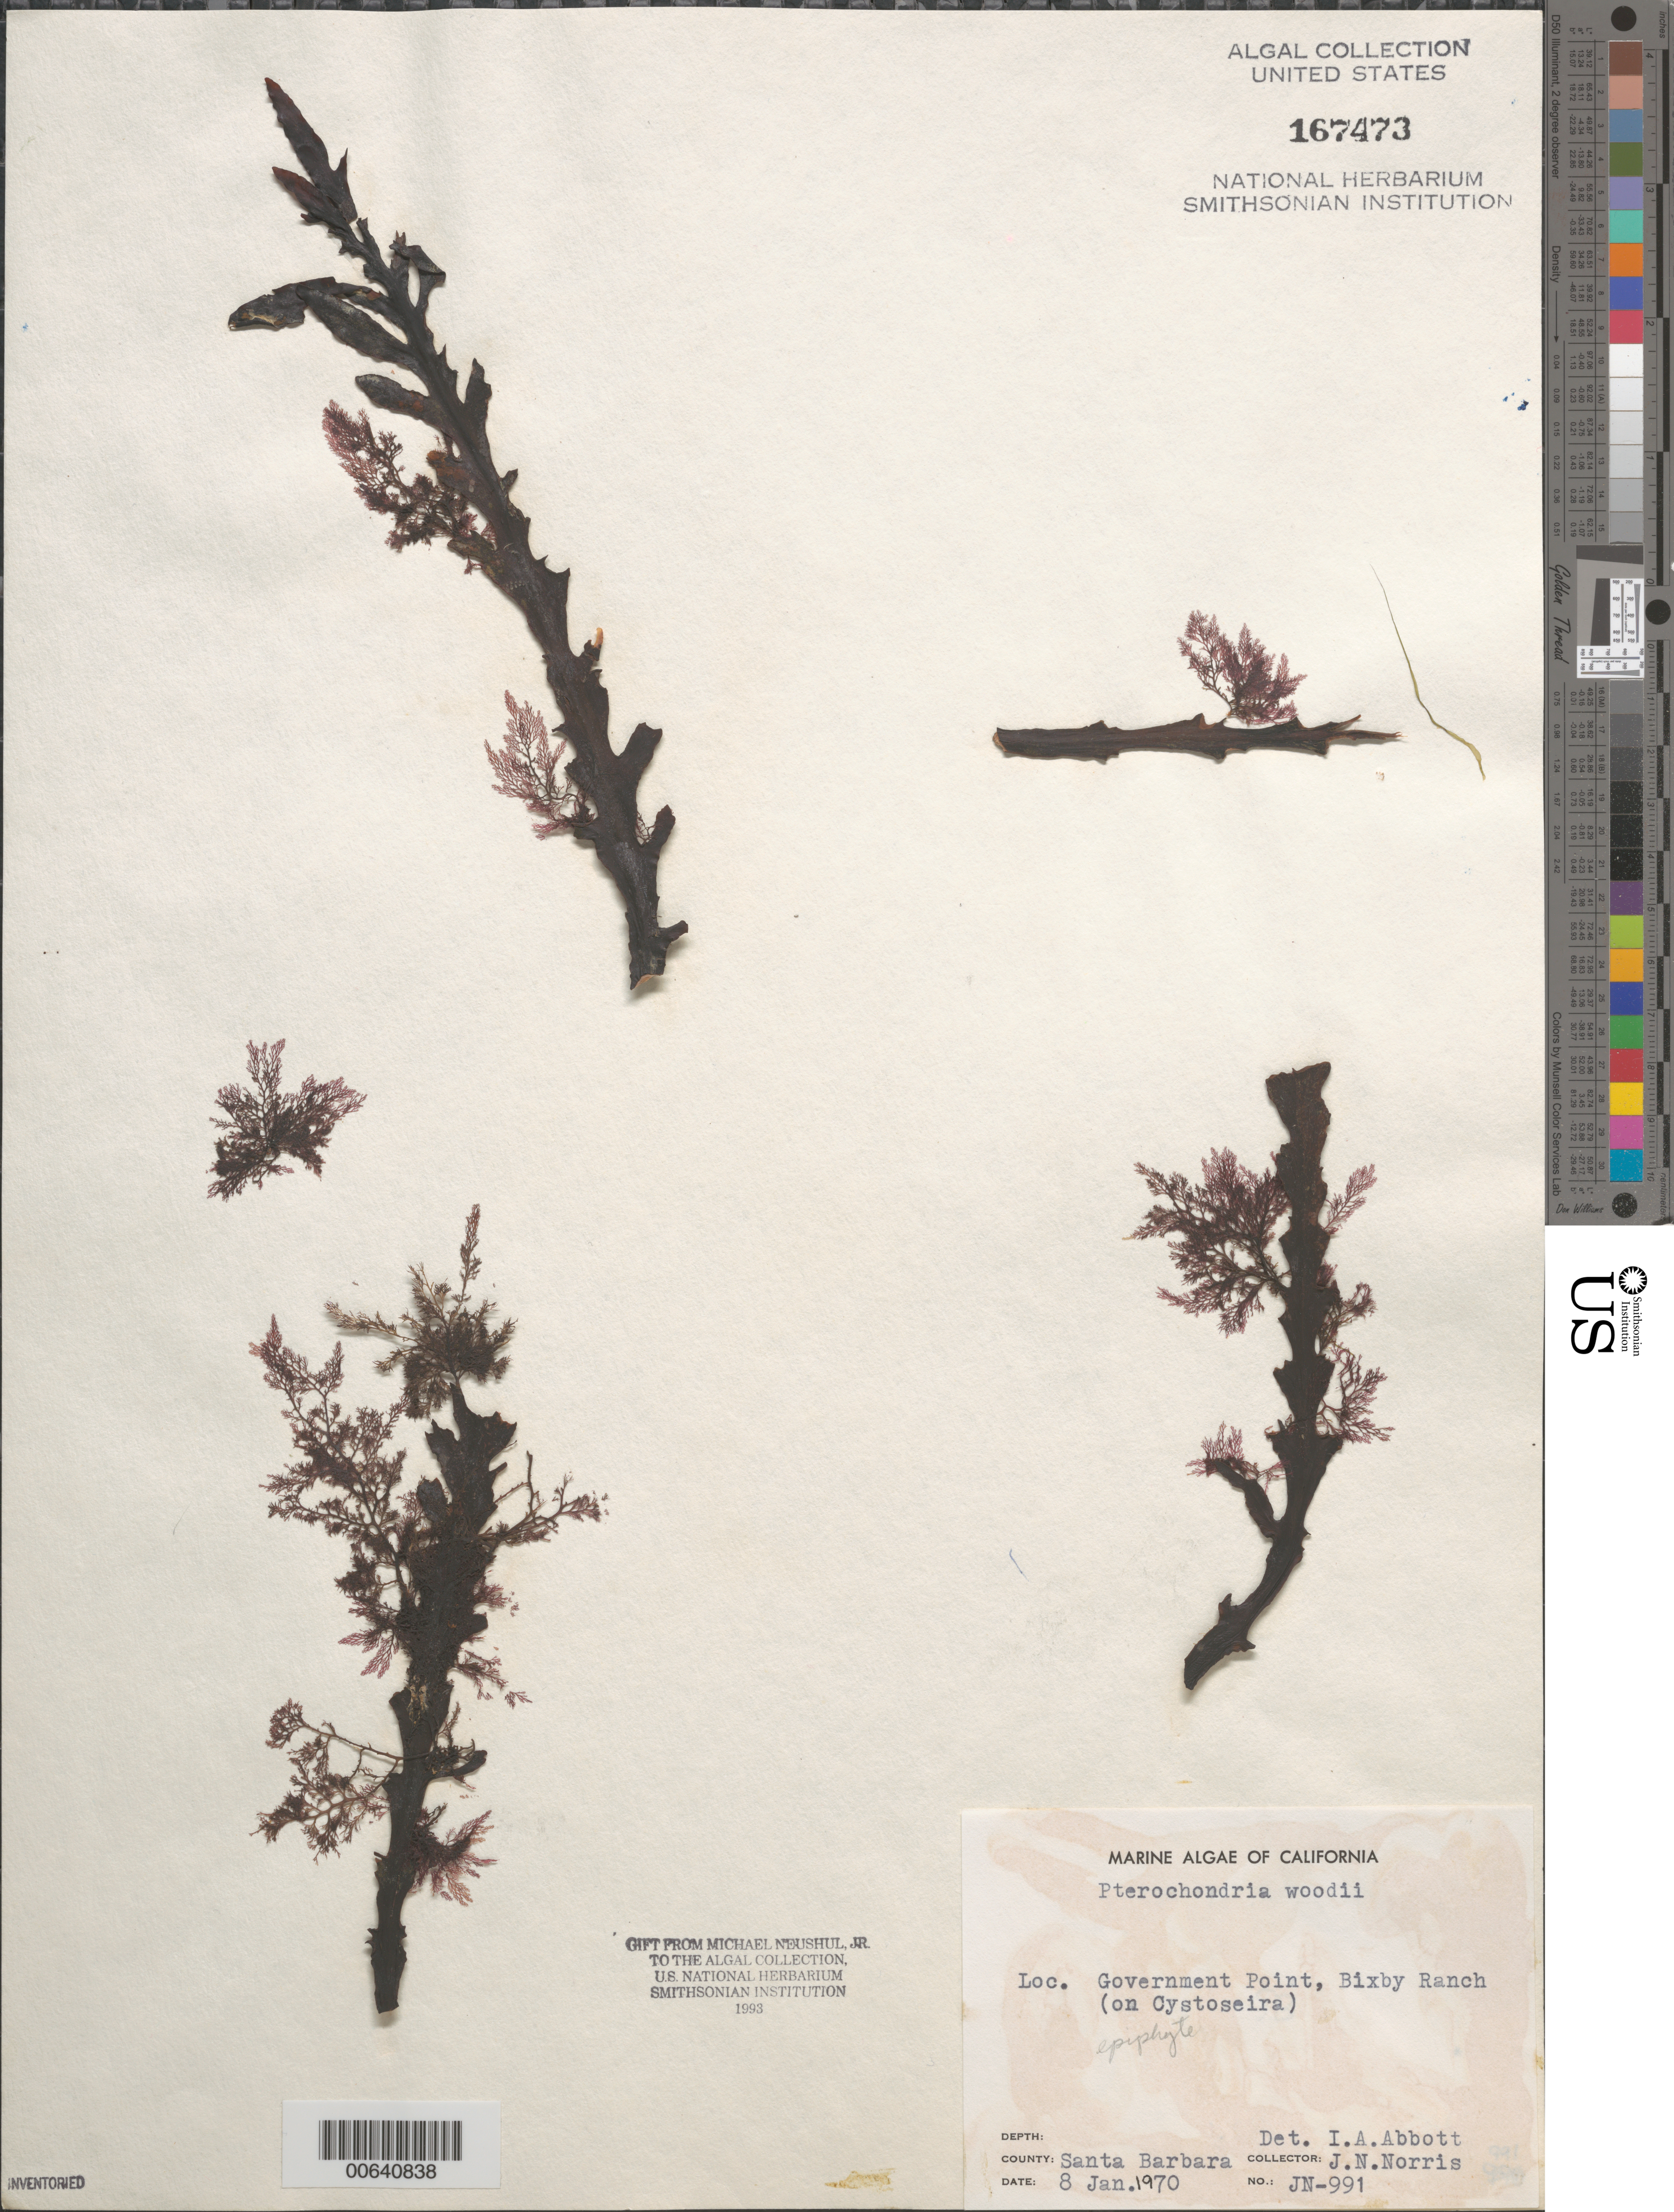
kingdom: Plantae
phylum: Rhodophyta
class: Florideophyceae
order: Ceramiales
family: Rhodomelaceae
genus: Pterochondria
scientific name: Pterochondria woodii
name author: (Harv.) Hollenb.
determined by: Abbott, Isabella A.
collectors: J. N. Norris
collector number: JN-991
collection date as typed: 08 Jan 1970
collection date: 1970-01-08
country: United States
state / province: California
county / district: Santa Barbara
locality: Government Point, Bixby Ranch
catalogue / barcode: US 167473